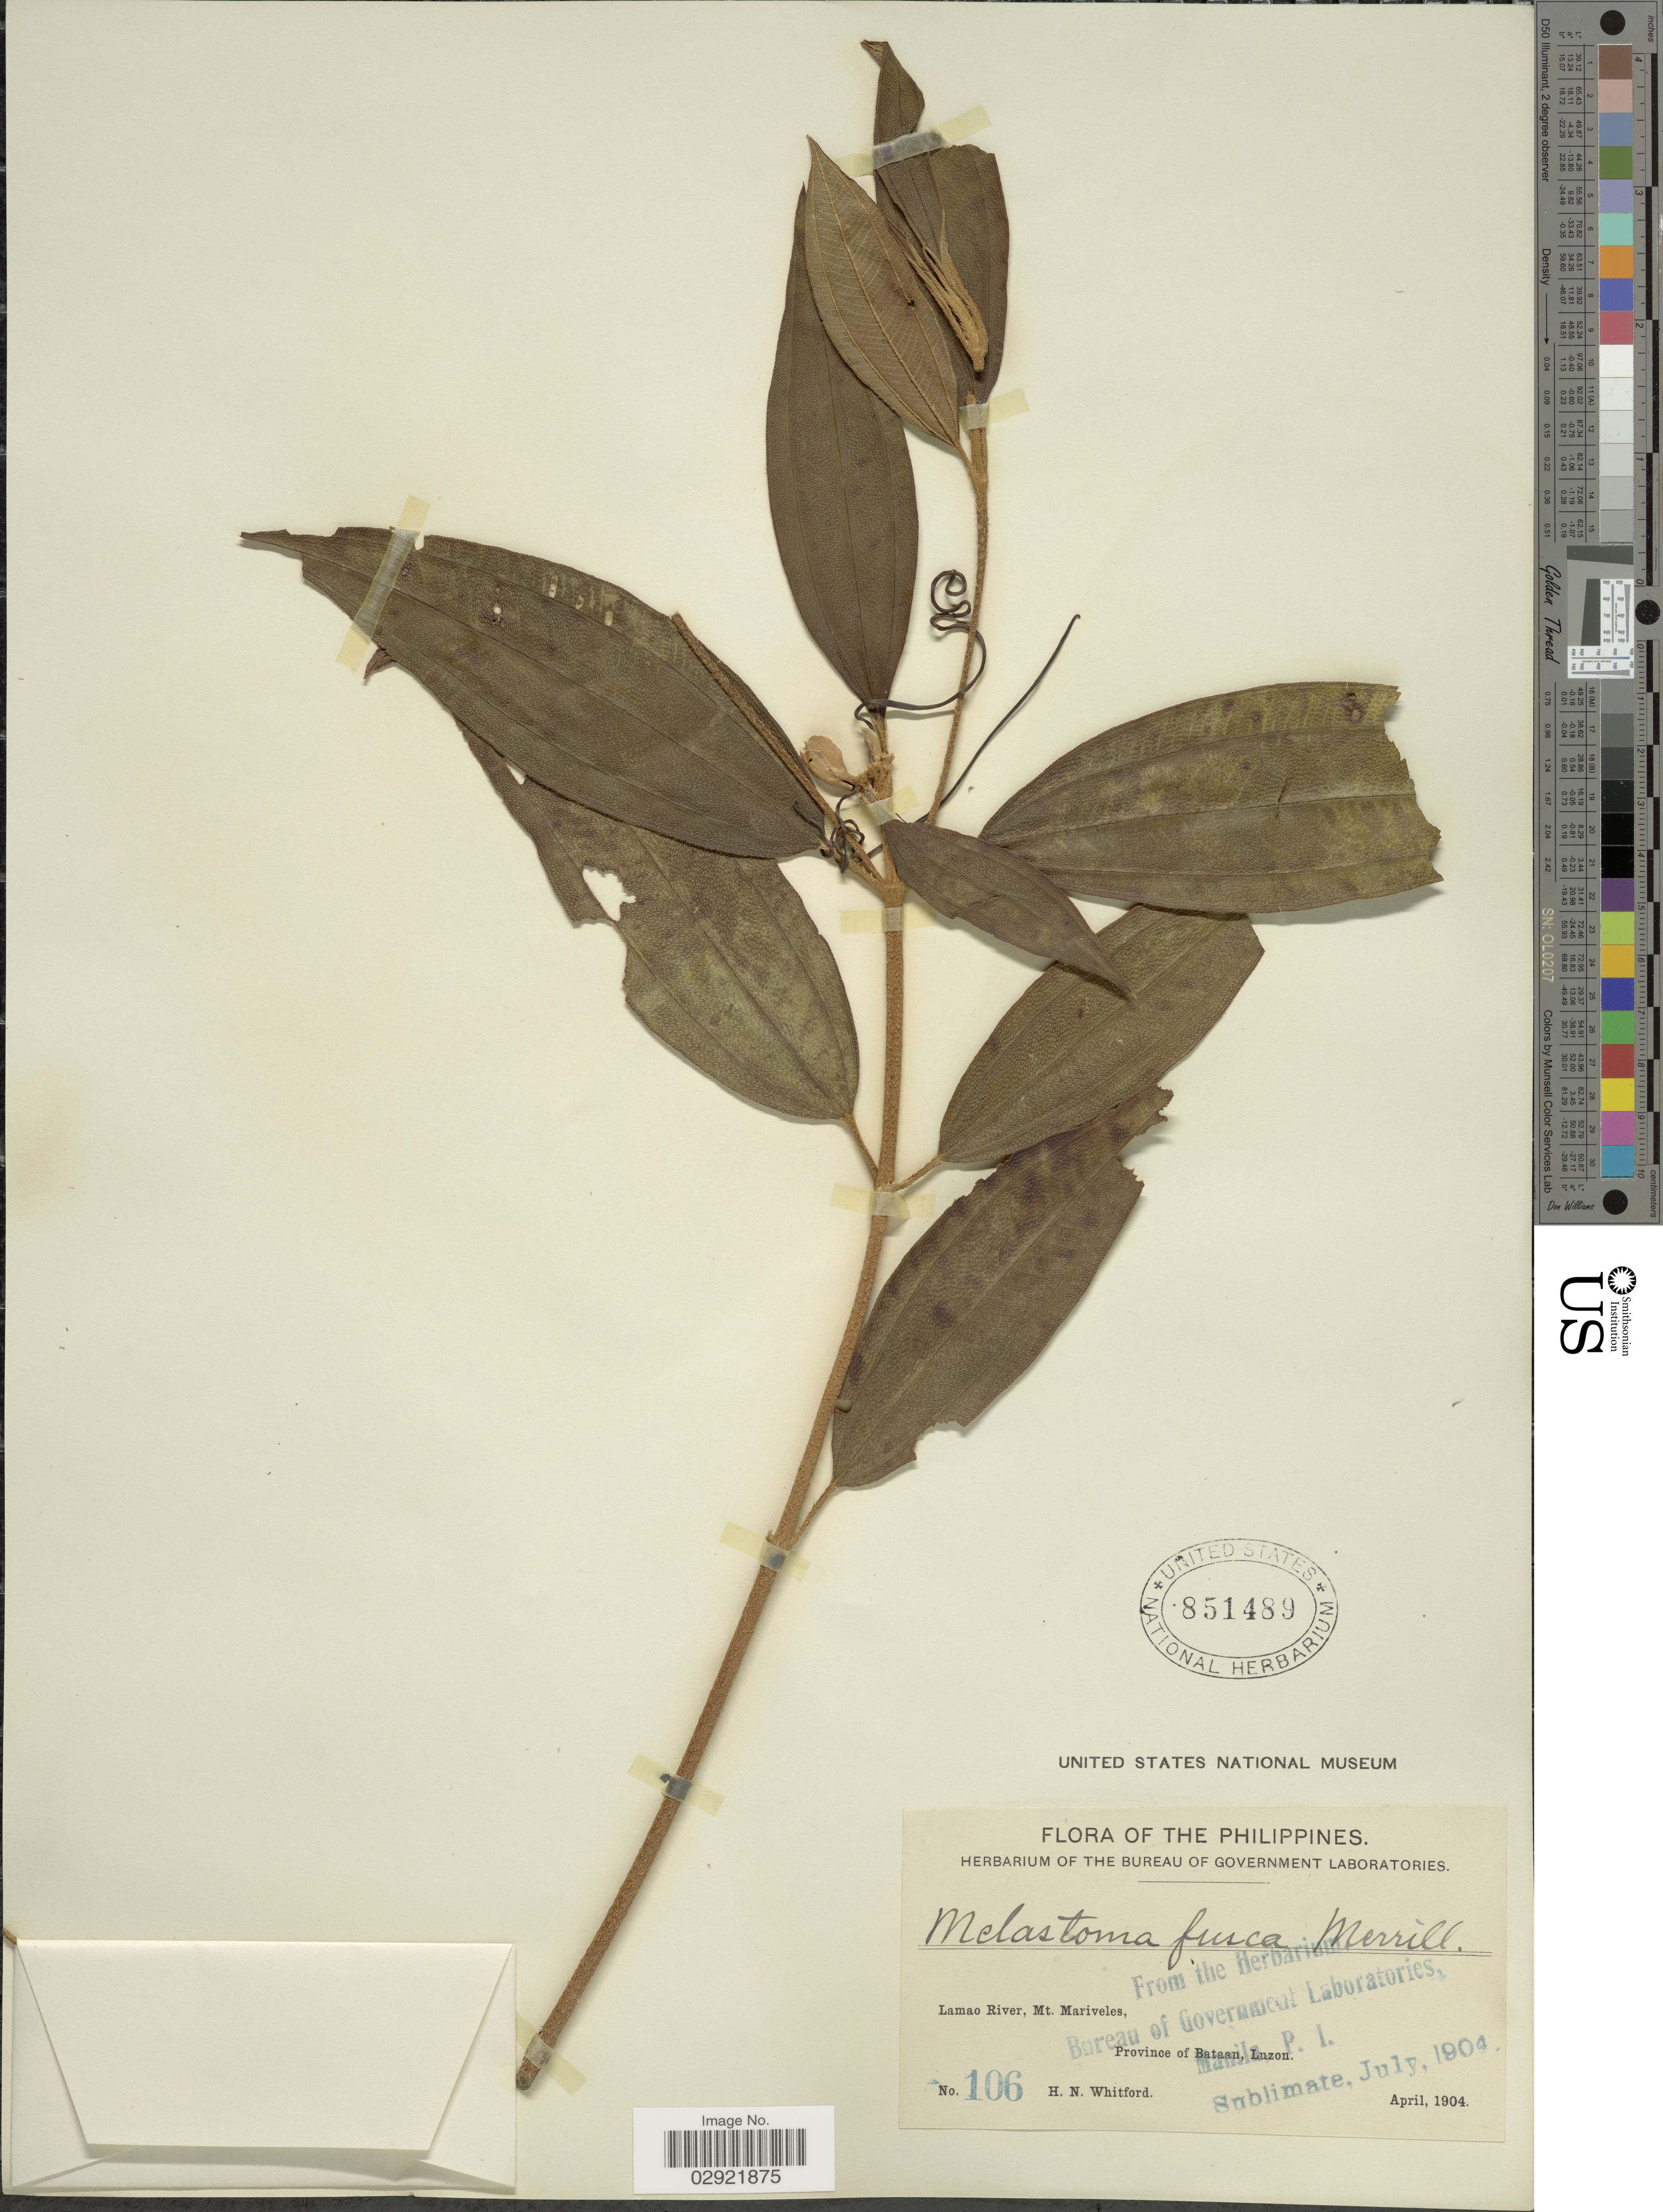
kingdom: Plantae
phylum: Tracheophyta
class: Magnoliopsida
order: Myrtales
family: Melastomataceae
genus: Melastoma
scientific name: Melastoma malabathricum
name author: L.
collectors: H. N. Whitford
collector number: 106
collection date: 1904-04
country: Philippines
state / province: Central Luzon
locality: Lamao River, Mt. Mariveles, Province of Bataan, Luzon.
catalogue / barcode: US 851489